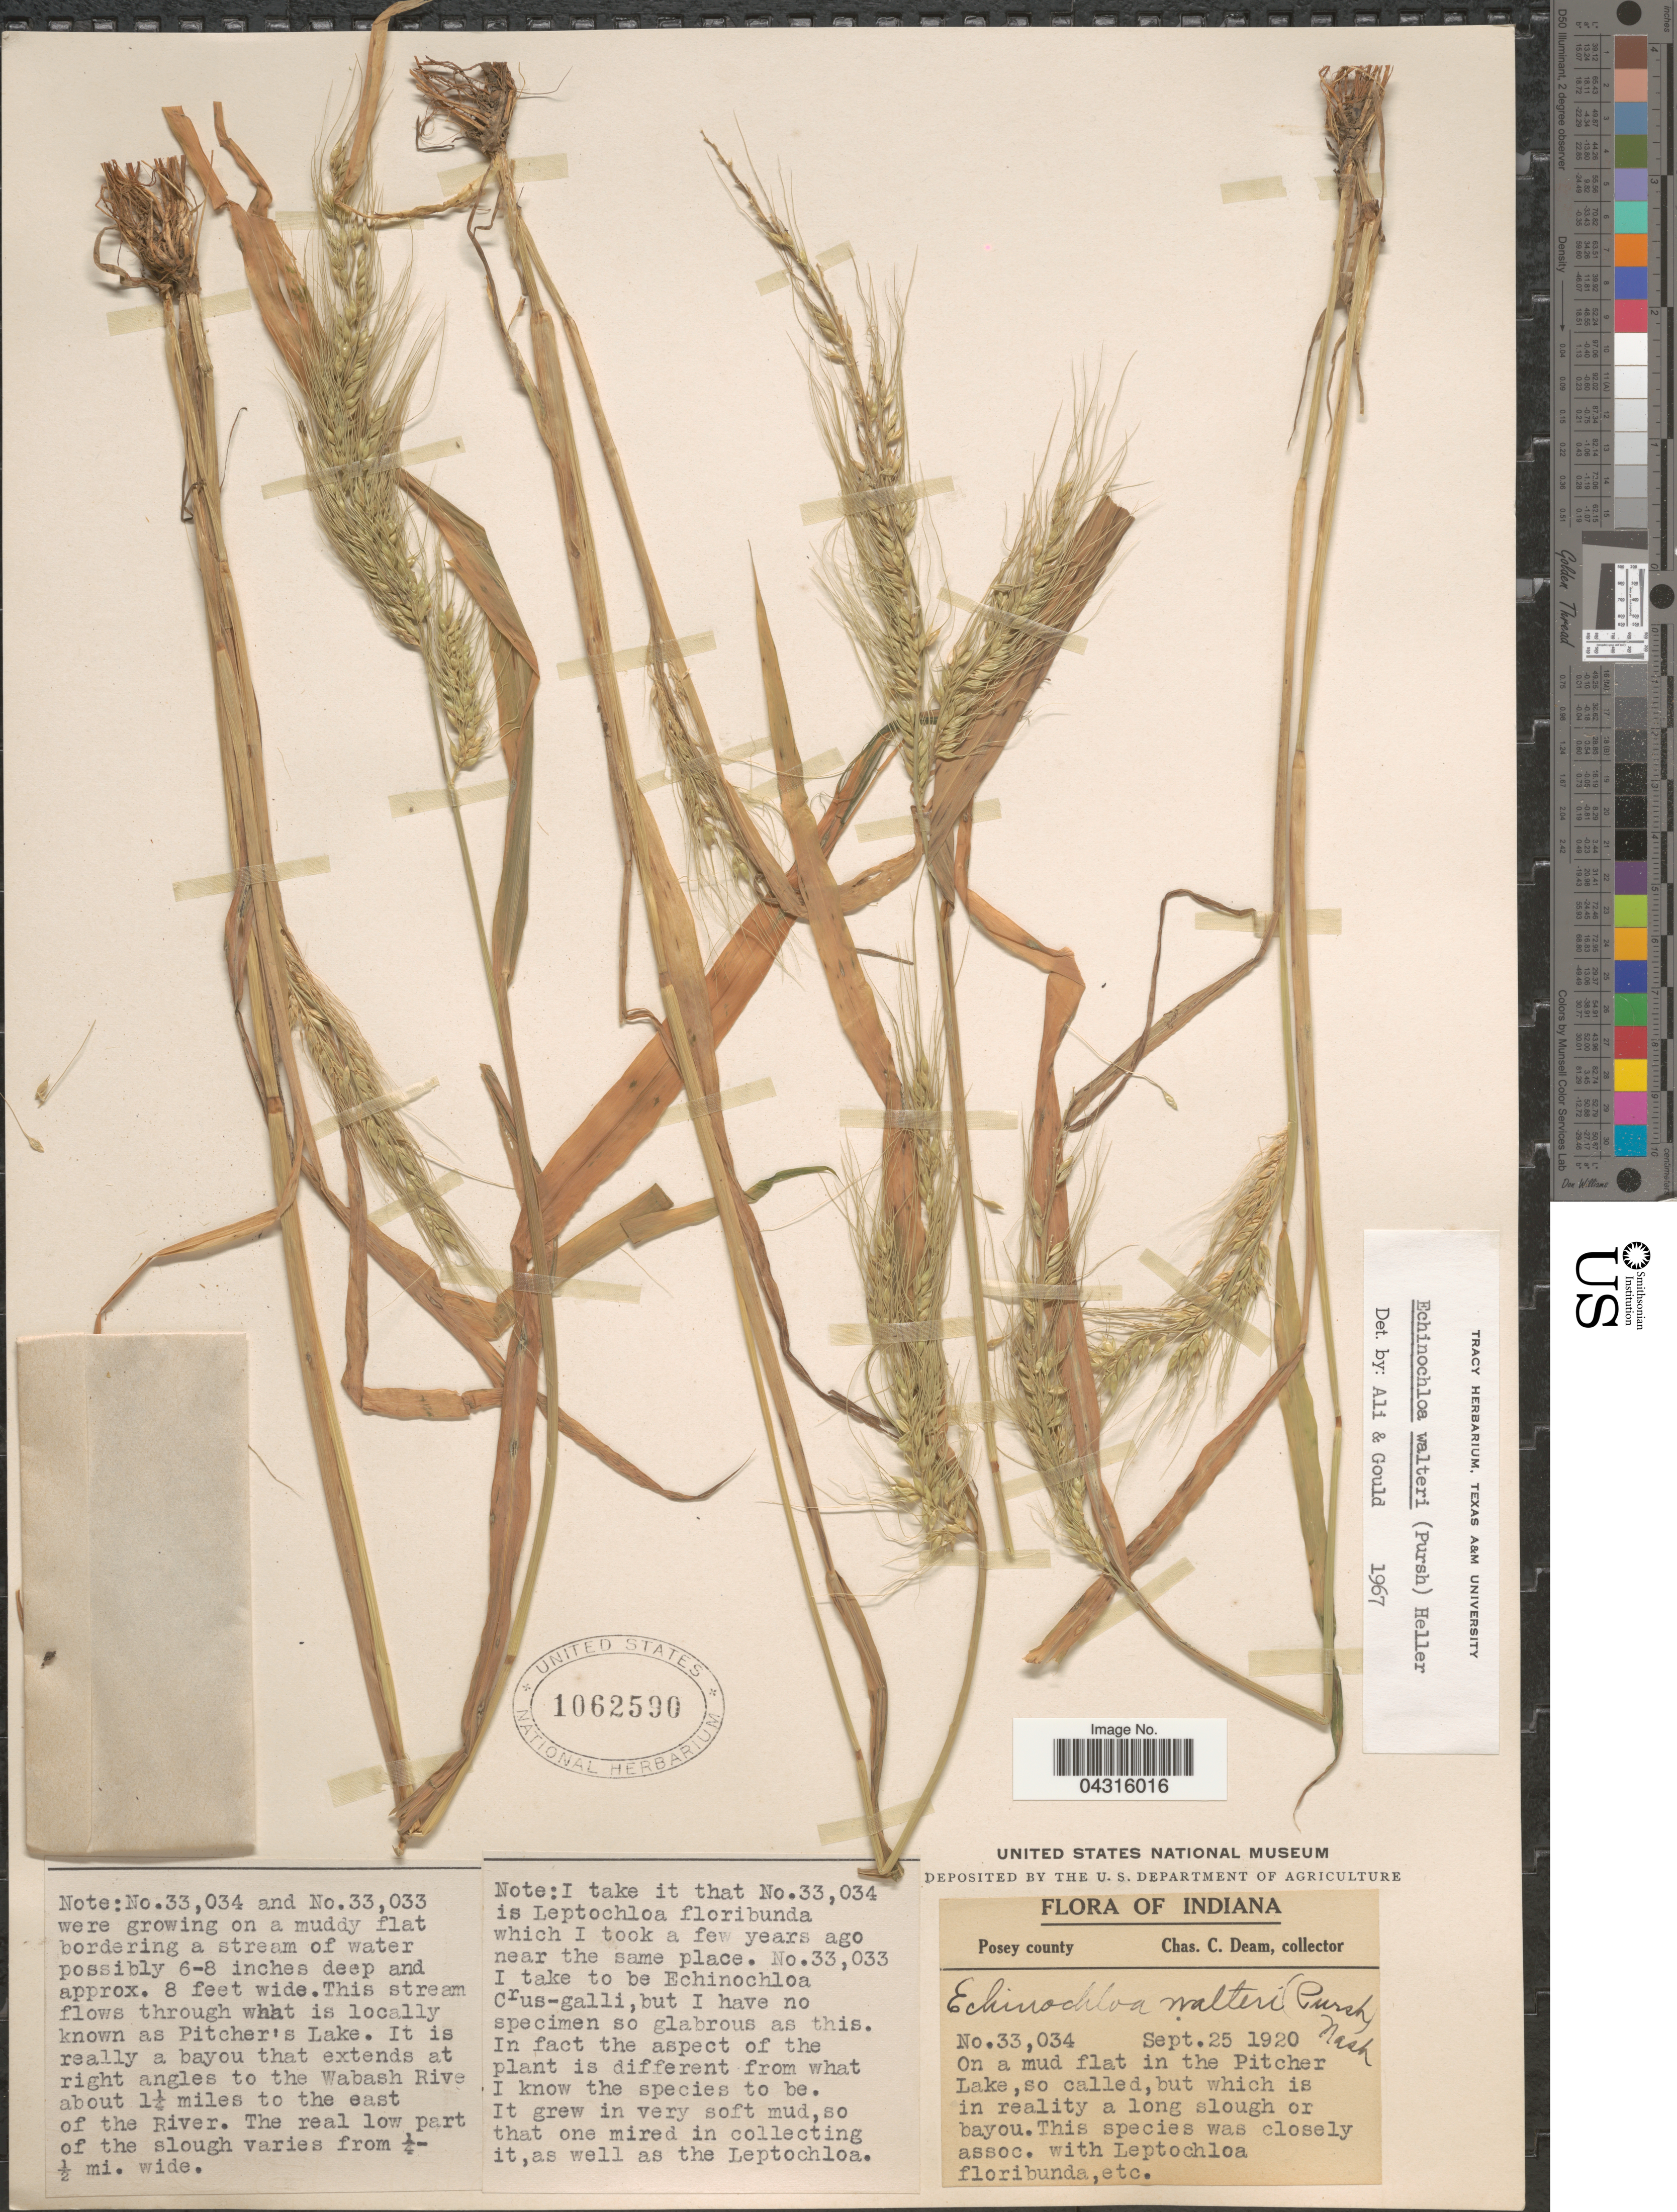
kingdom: Plantae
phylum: Tracheophyta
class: Liliopsida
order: Poales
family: Poaceae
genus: Echinochloa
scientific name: Echinochloa walteri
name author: (Pursh) A. Heller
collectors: C. C. Deam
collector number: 33034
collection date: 1920-09-25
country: United States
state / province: Indiana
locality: Posey county. On a mud flat in the Pitcher Lake, so called, but which is in reality a long slough or bayou.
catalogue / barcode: US 1062590